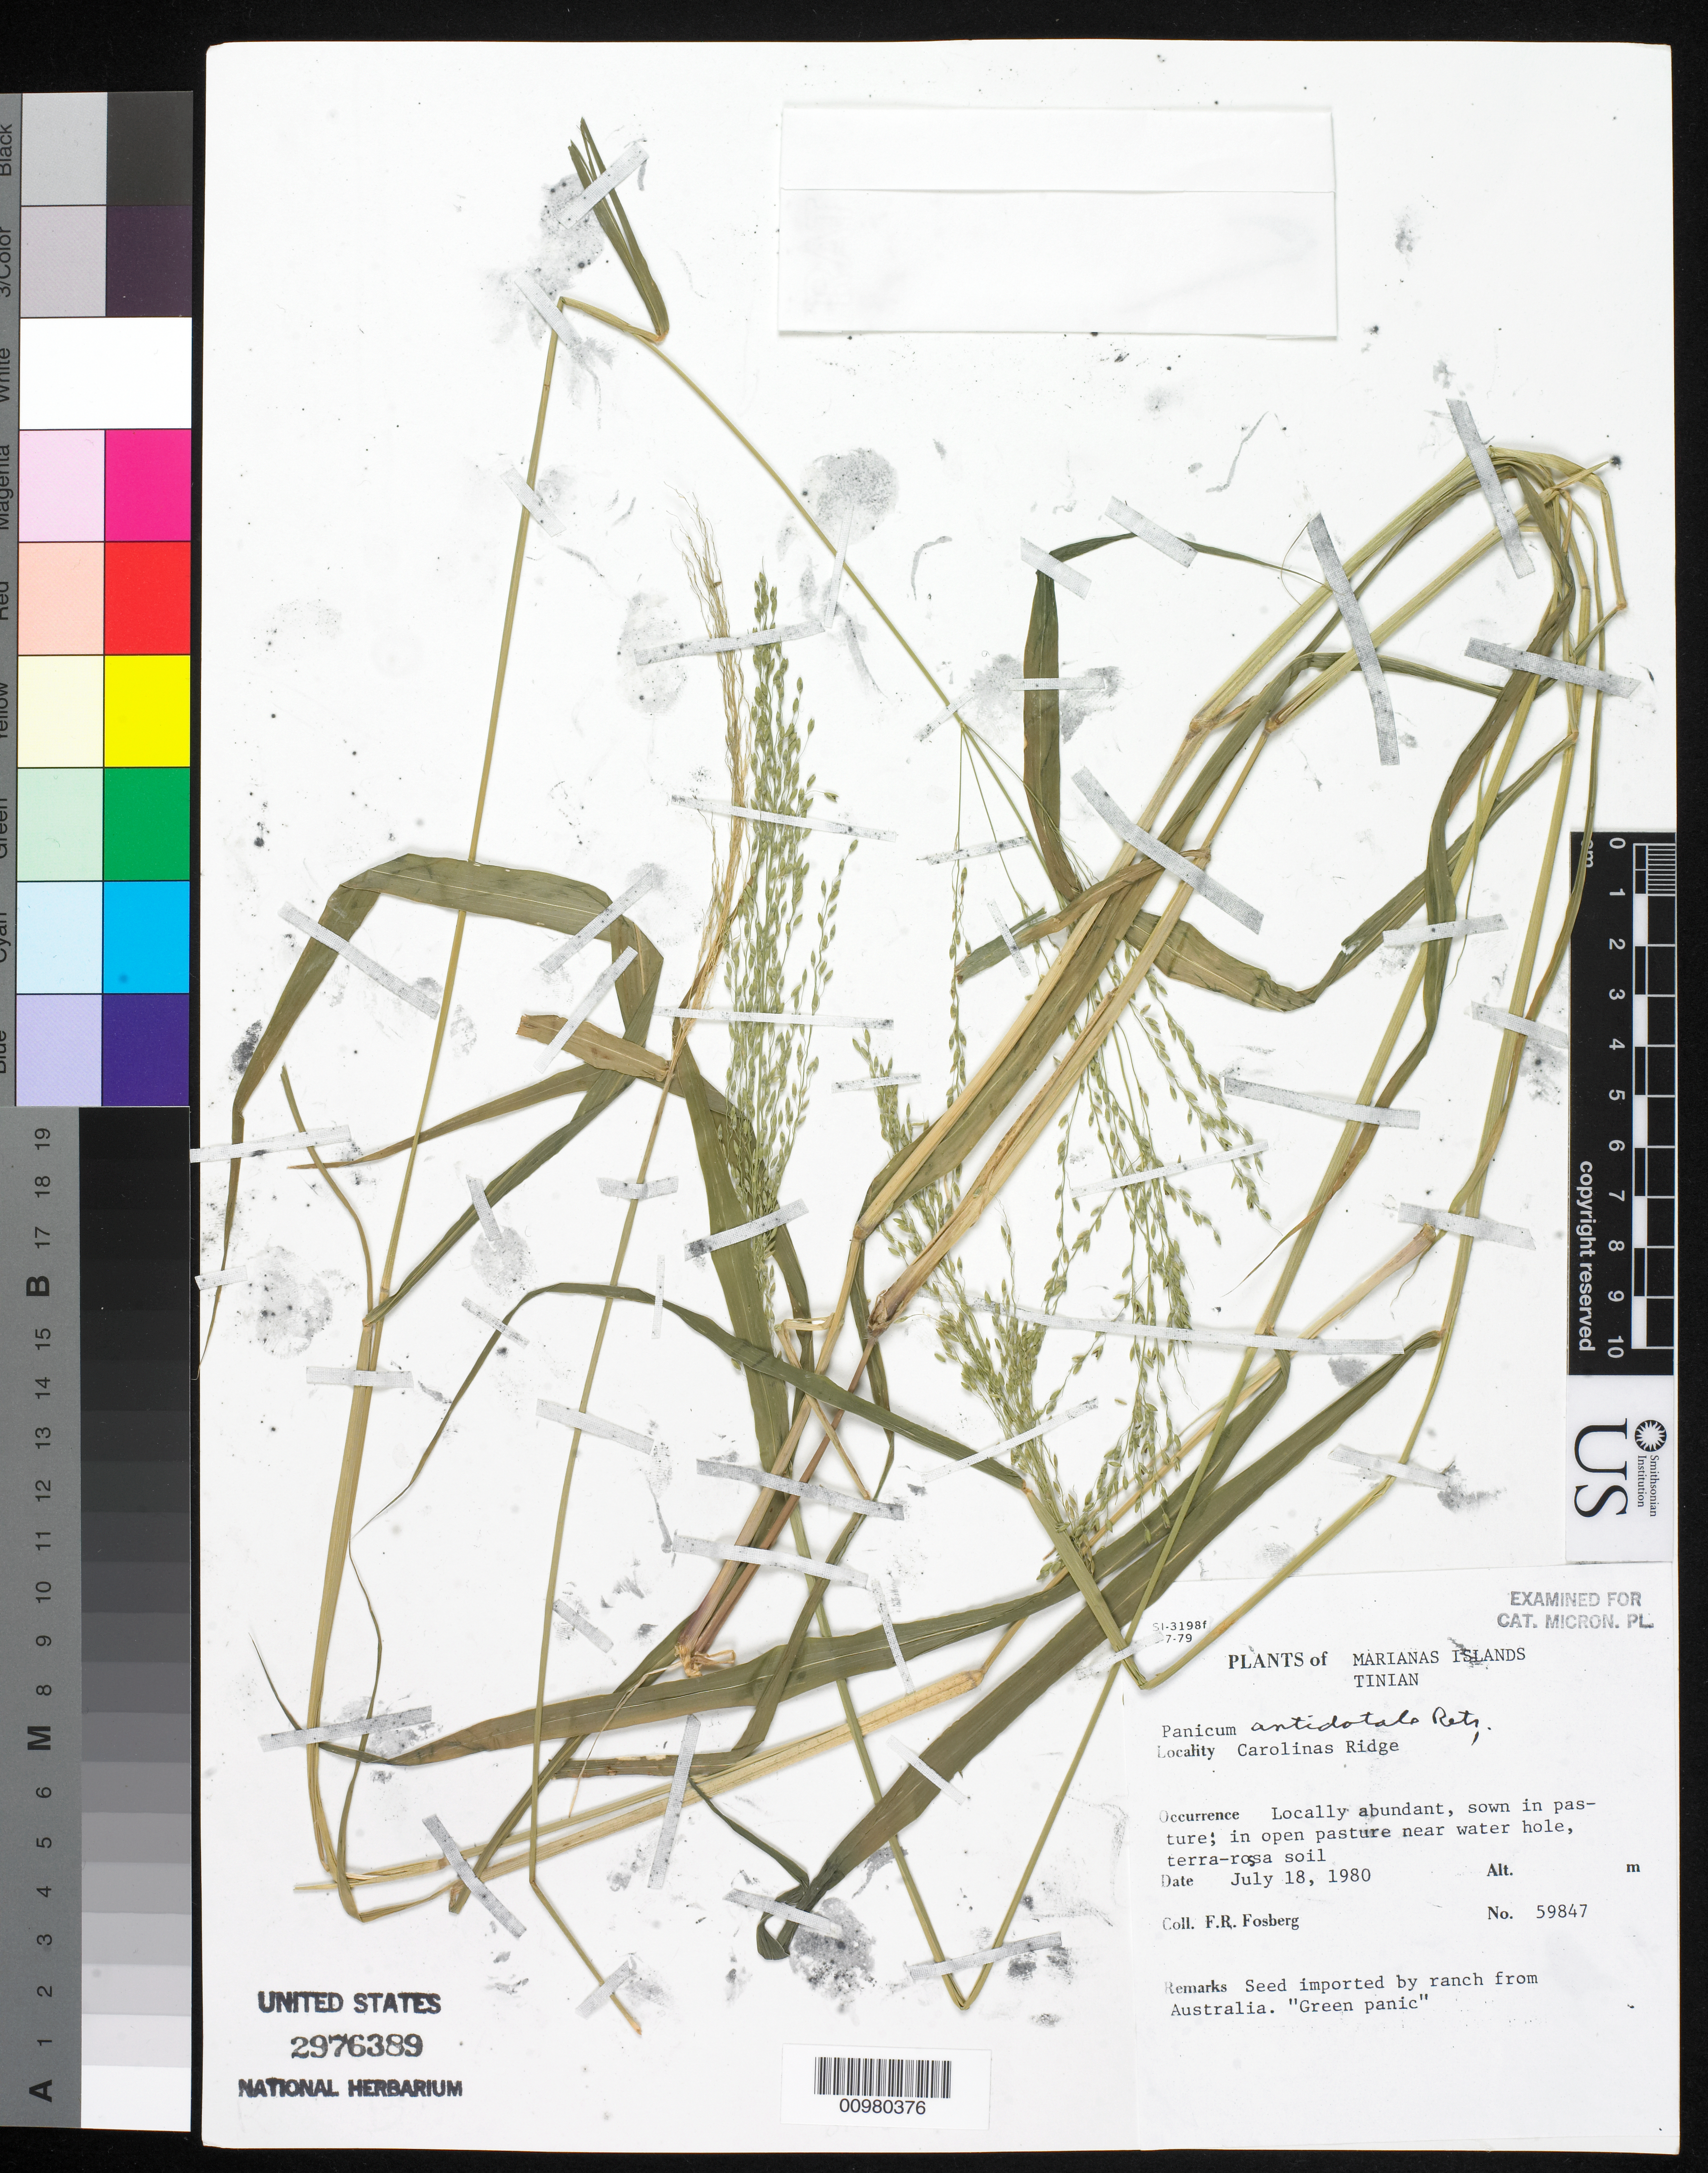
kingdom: Plantae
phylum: Tracheophyta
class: Liliopsida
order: Poales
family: Poaceae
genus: Panicum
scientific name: Panicum antidotale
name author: Retz.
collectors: F. R. Fosberg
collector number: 59847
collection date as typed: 18 Jul 1980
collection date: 1980-07-18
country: Northern Mariana Islands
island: Tinian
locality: Carolinas Ridge, Tinian Island, Mariana Islands. Locally abundant, sown in pasture, in open pasture near water hole, terra-rosa soil.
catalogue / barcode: US 2976389